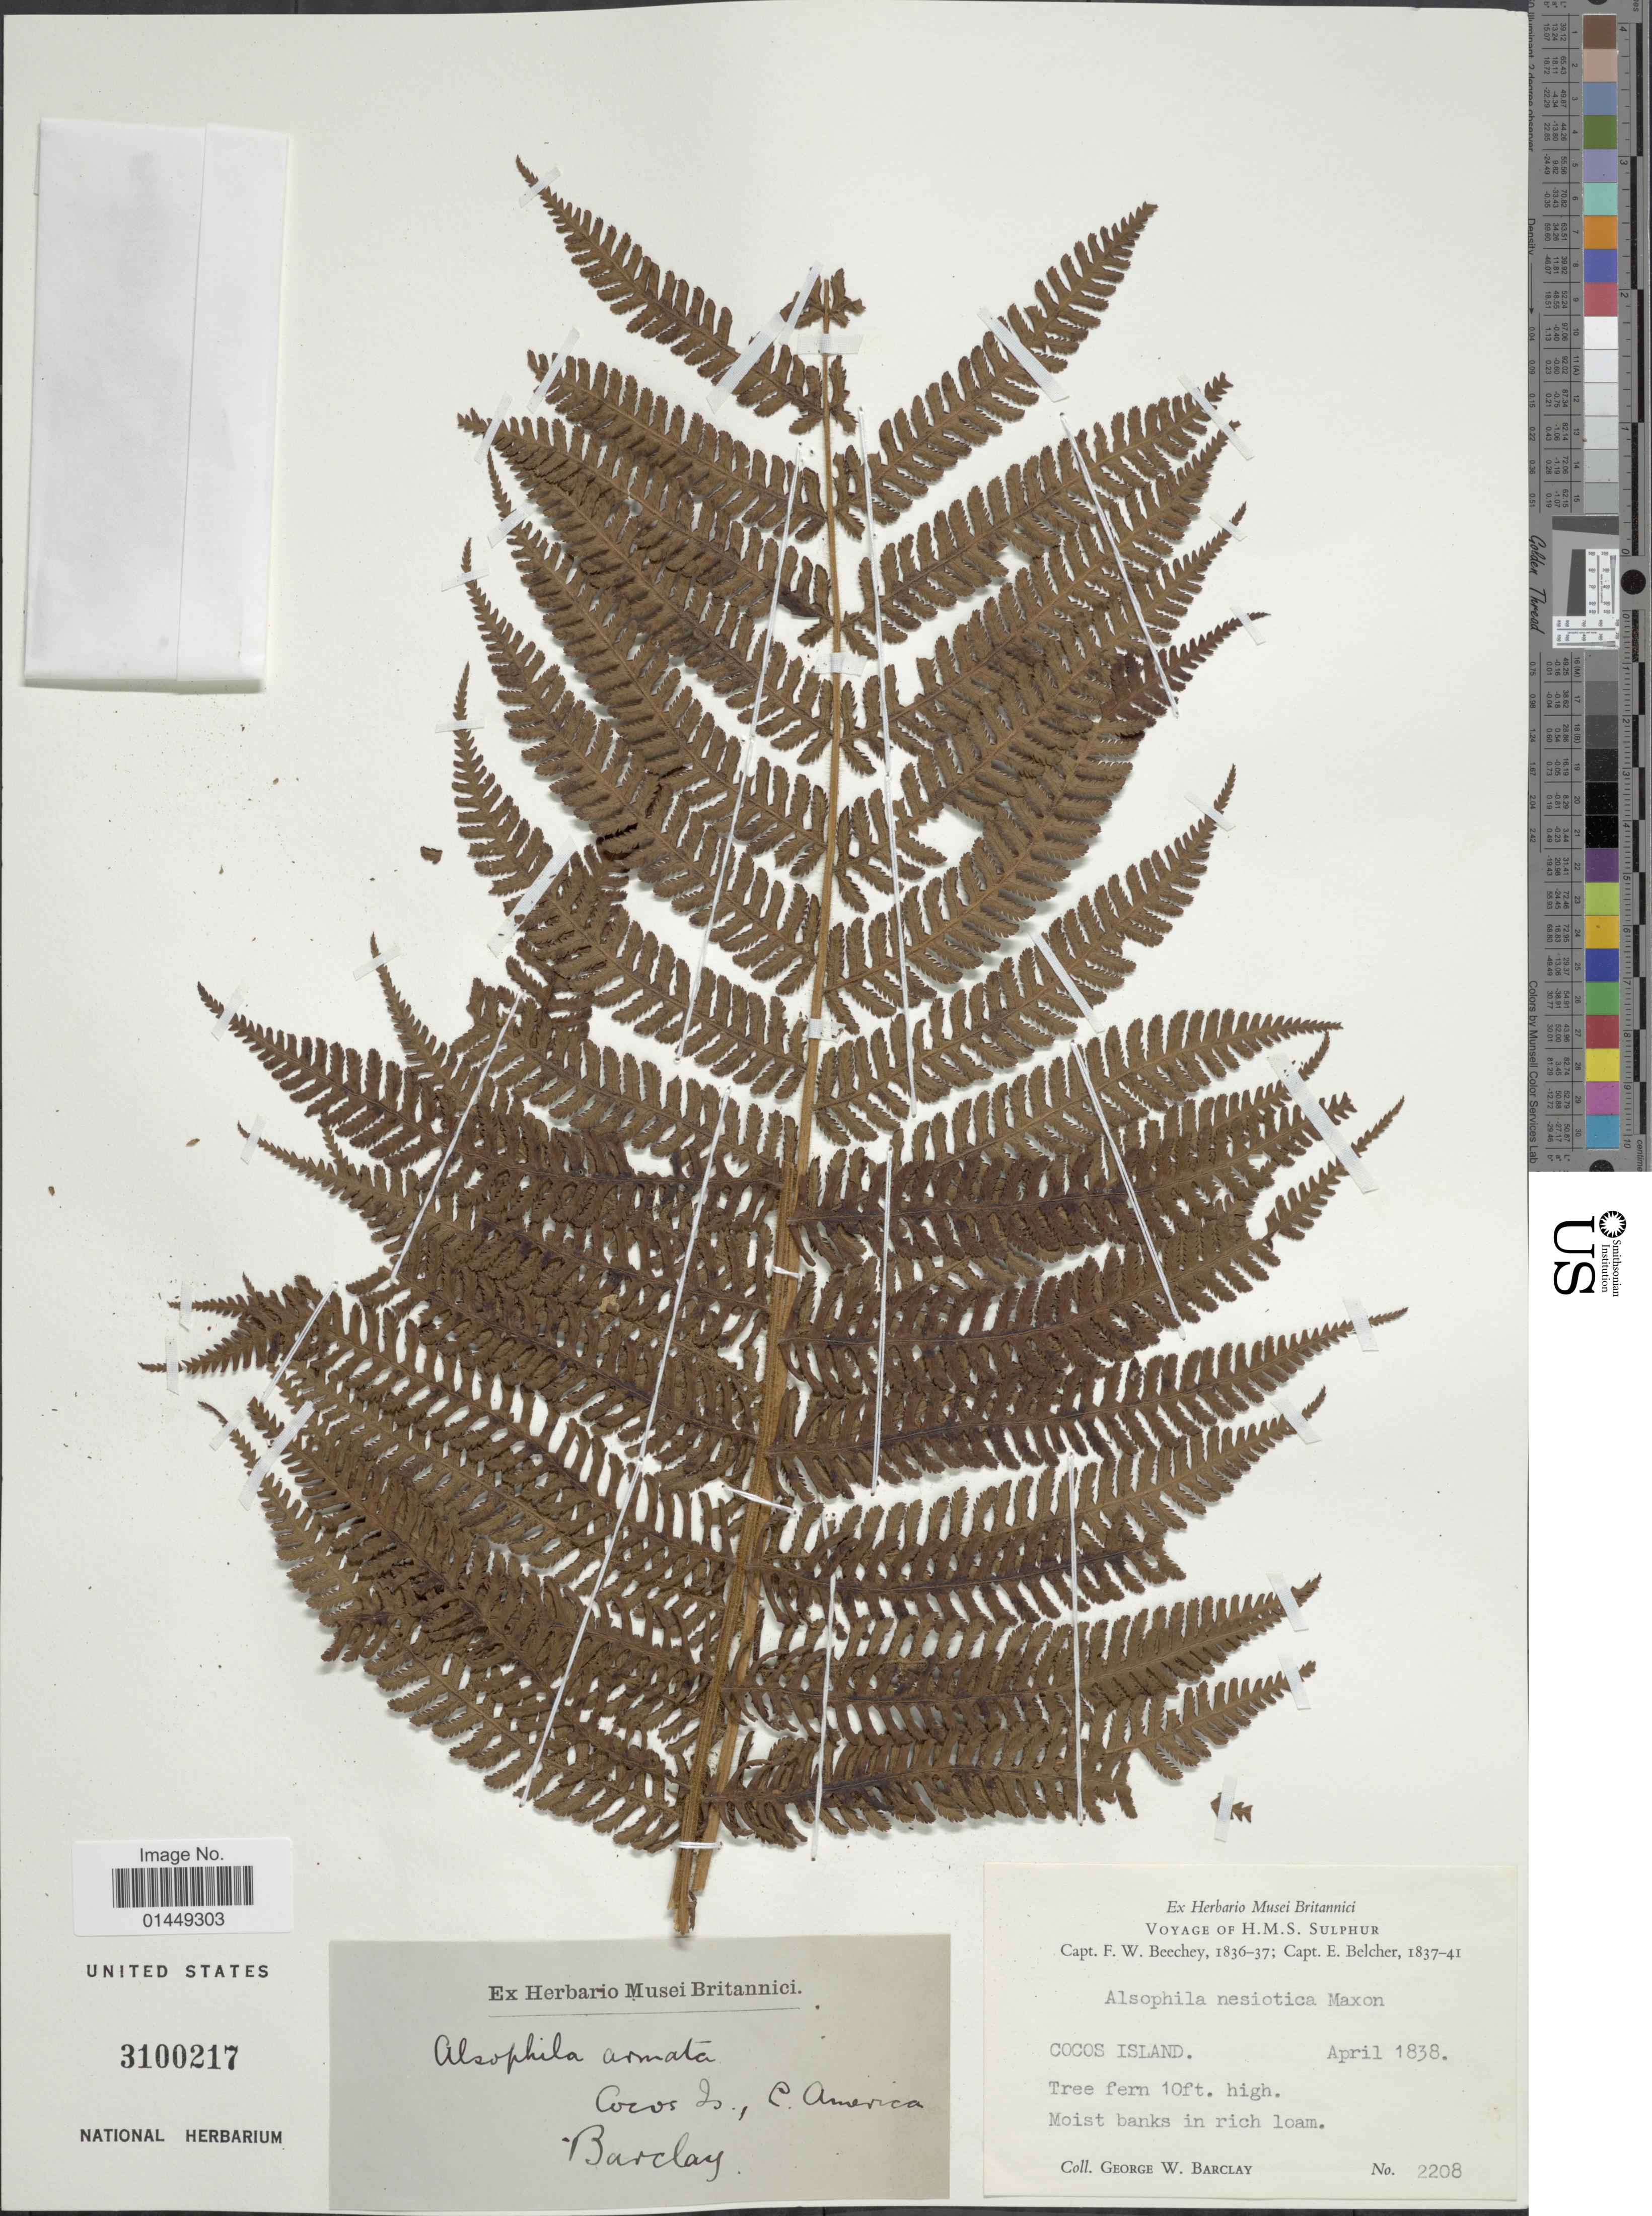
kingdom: Plantae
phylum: Tracheophyta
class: Polypodiopsida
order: Cyatheales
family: Cyatheaceae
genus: Cyathea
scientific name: Cyathea nesiotica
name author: (Maxon) Domin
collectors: G. W. Barclay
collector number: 2208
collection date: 1838-04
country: Costa Rica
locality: Cocos Island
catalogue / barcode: US 3100217